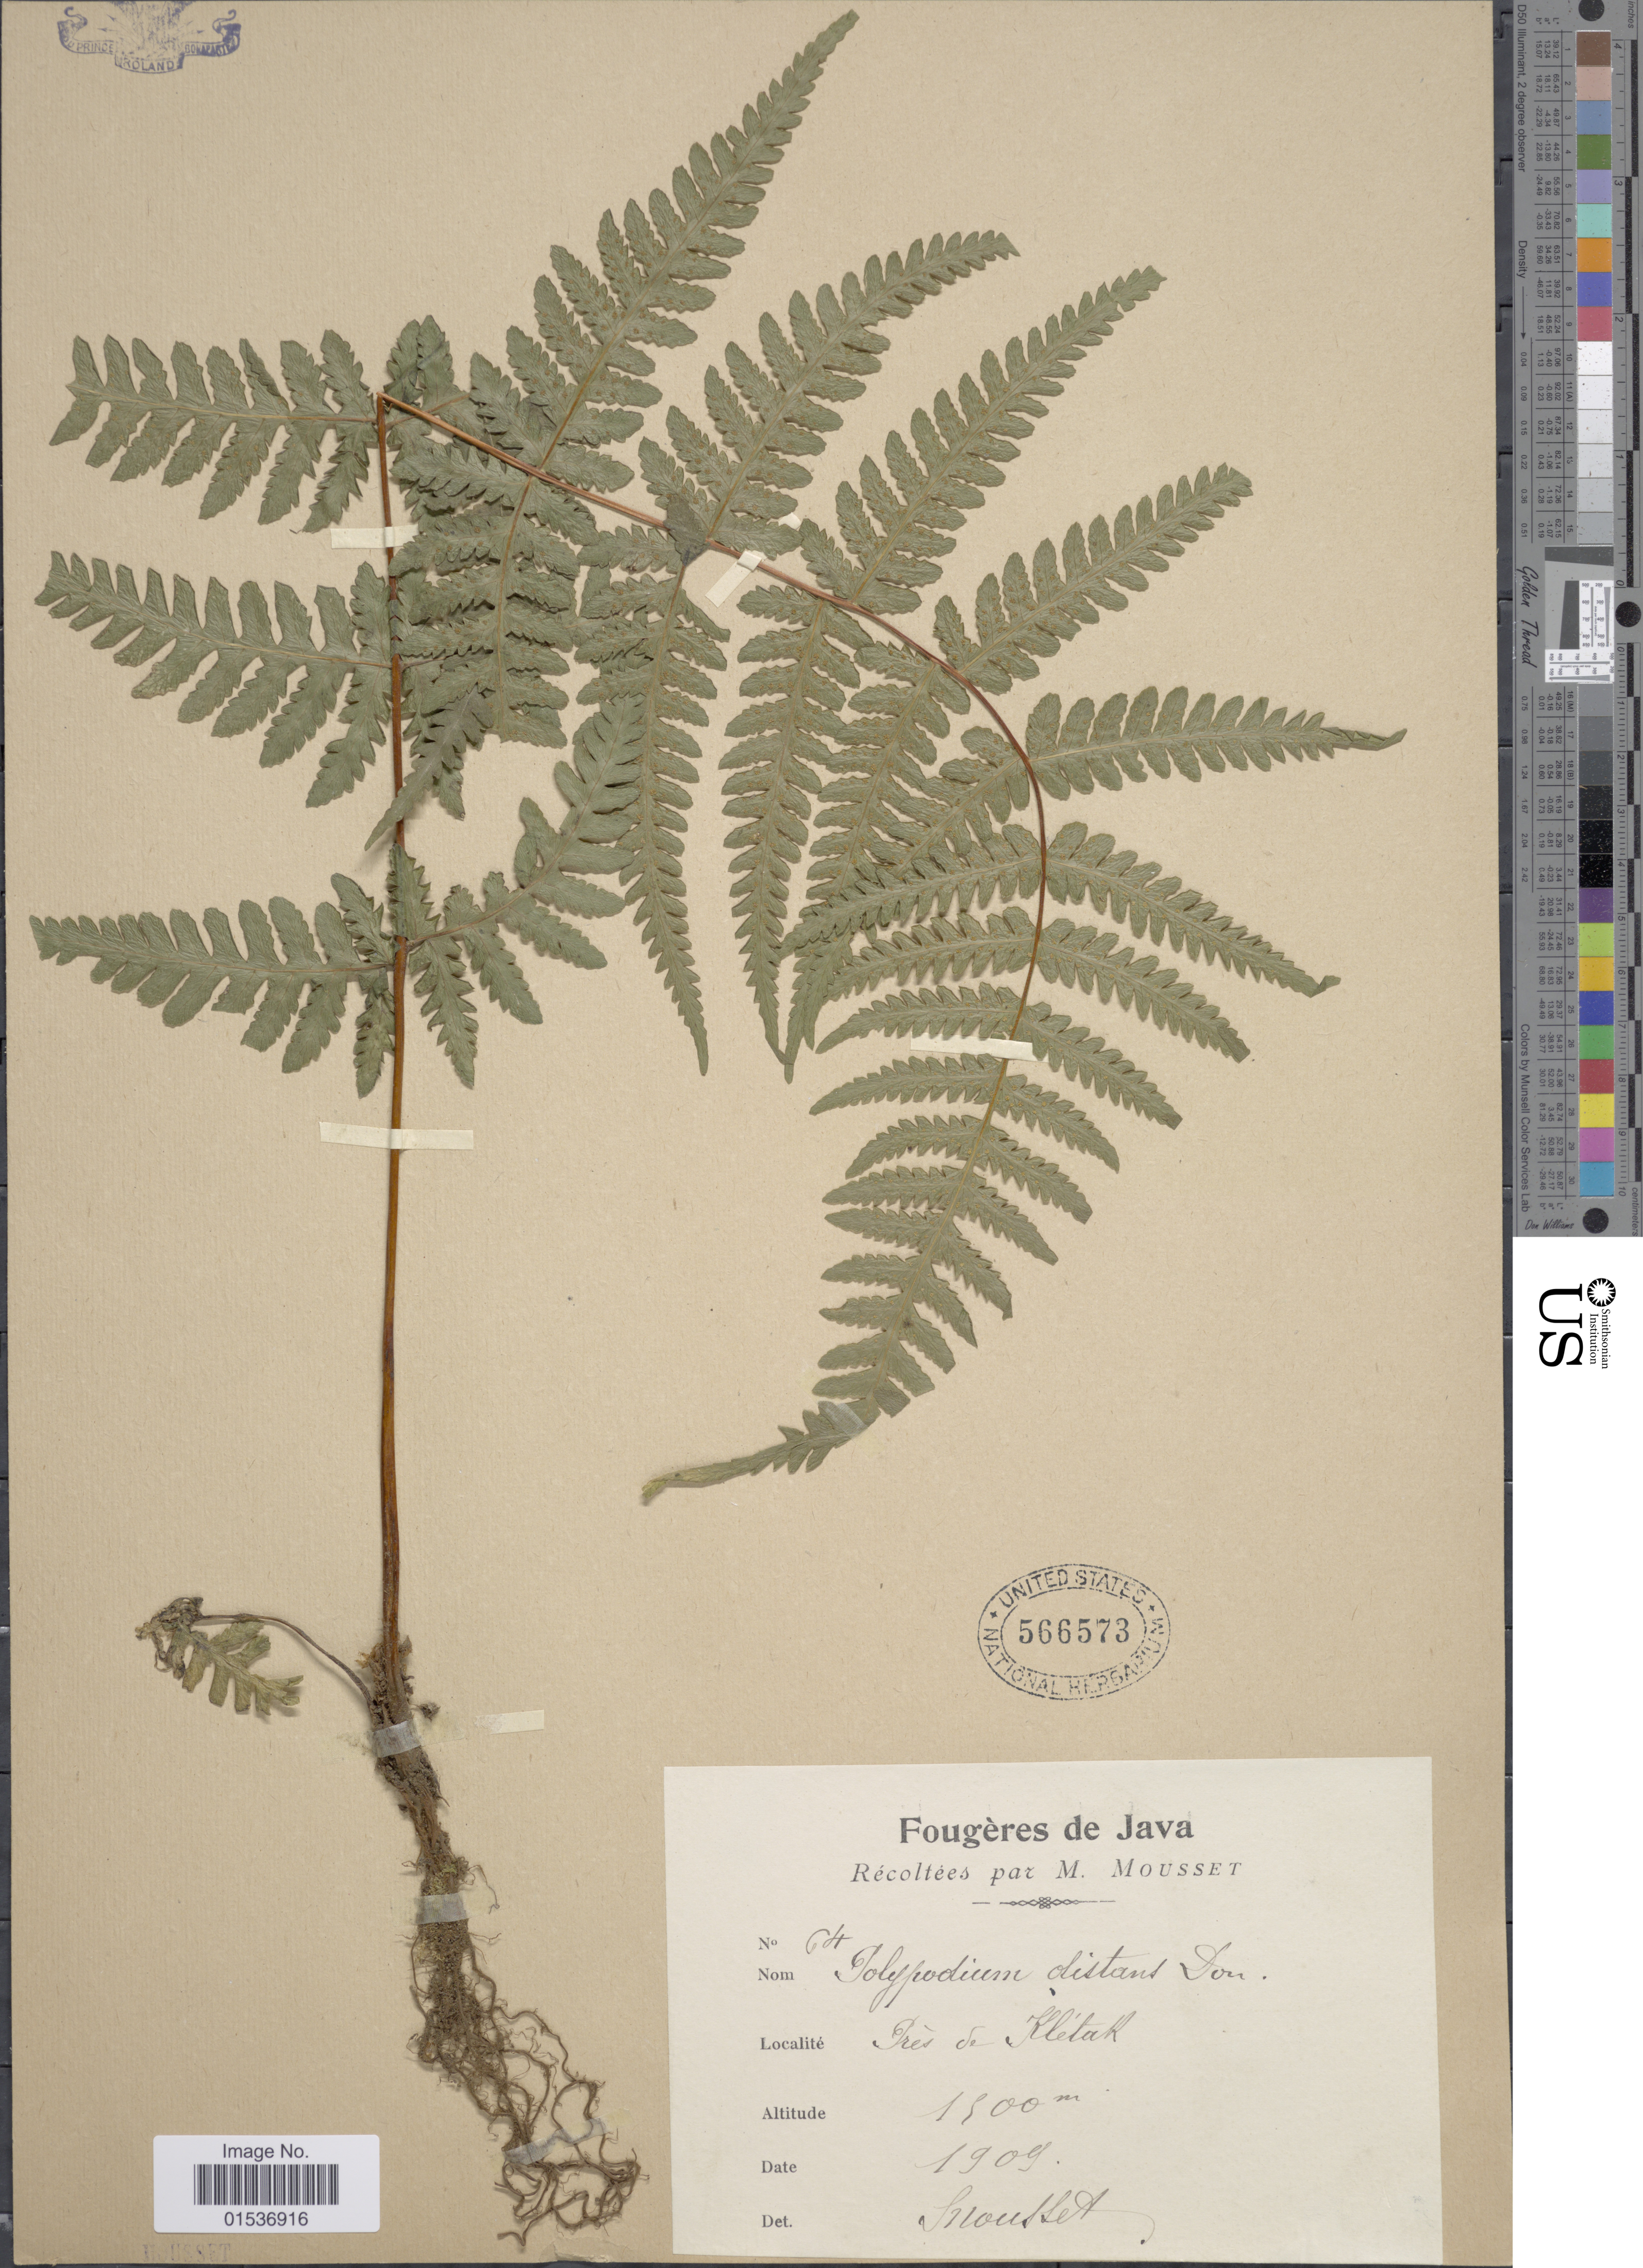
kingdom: Plantae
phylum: Tracheophyta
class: Polypodiopsida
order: Polypodiales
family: Thelypteridaceae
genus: Pseudophegopteris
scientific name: Pseudophegopteris paludosa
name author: (Blume) Ching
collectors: M. Mousset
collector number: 64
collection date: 1909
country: Indonesia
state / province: Java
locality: Java. Pres de Kletak.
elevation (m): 1500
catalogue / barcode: US 566573